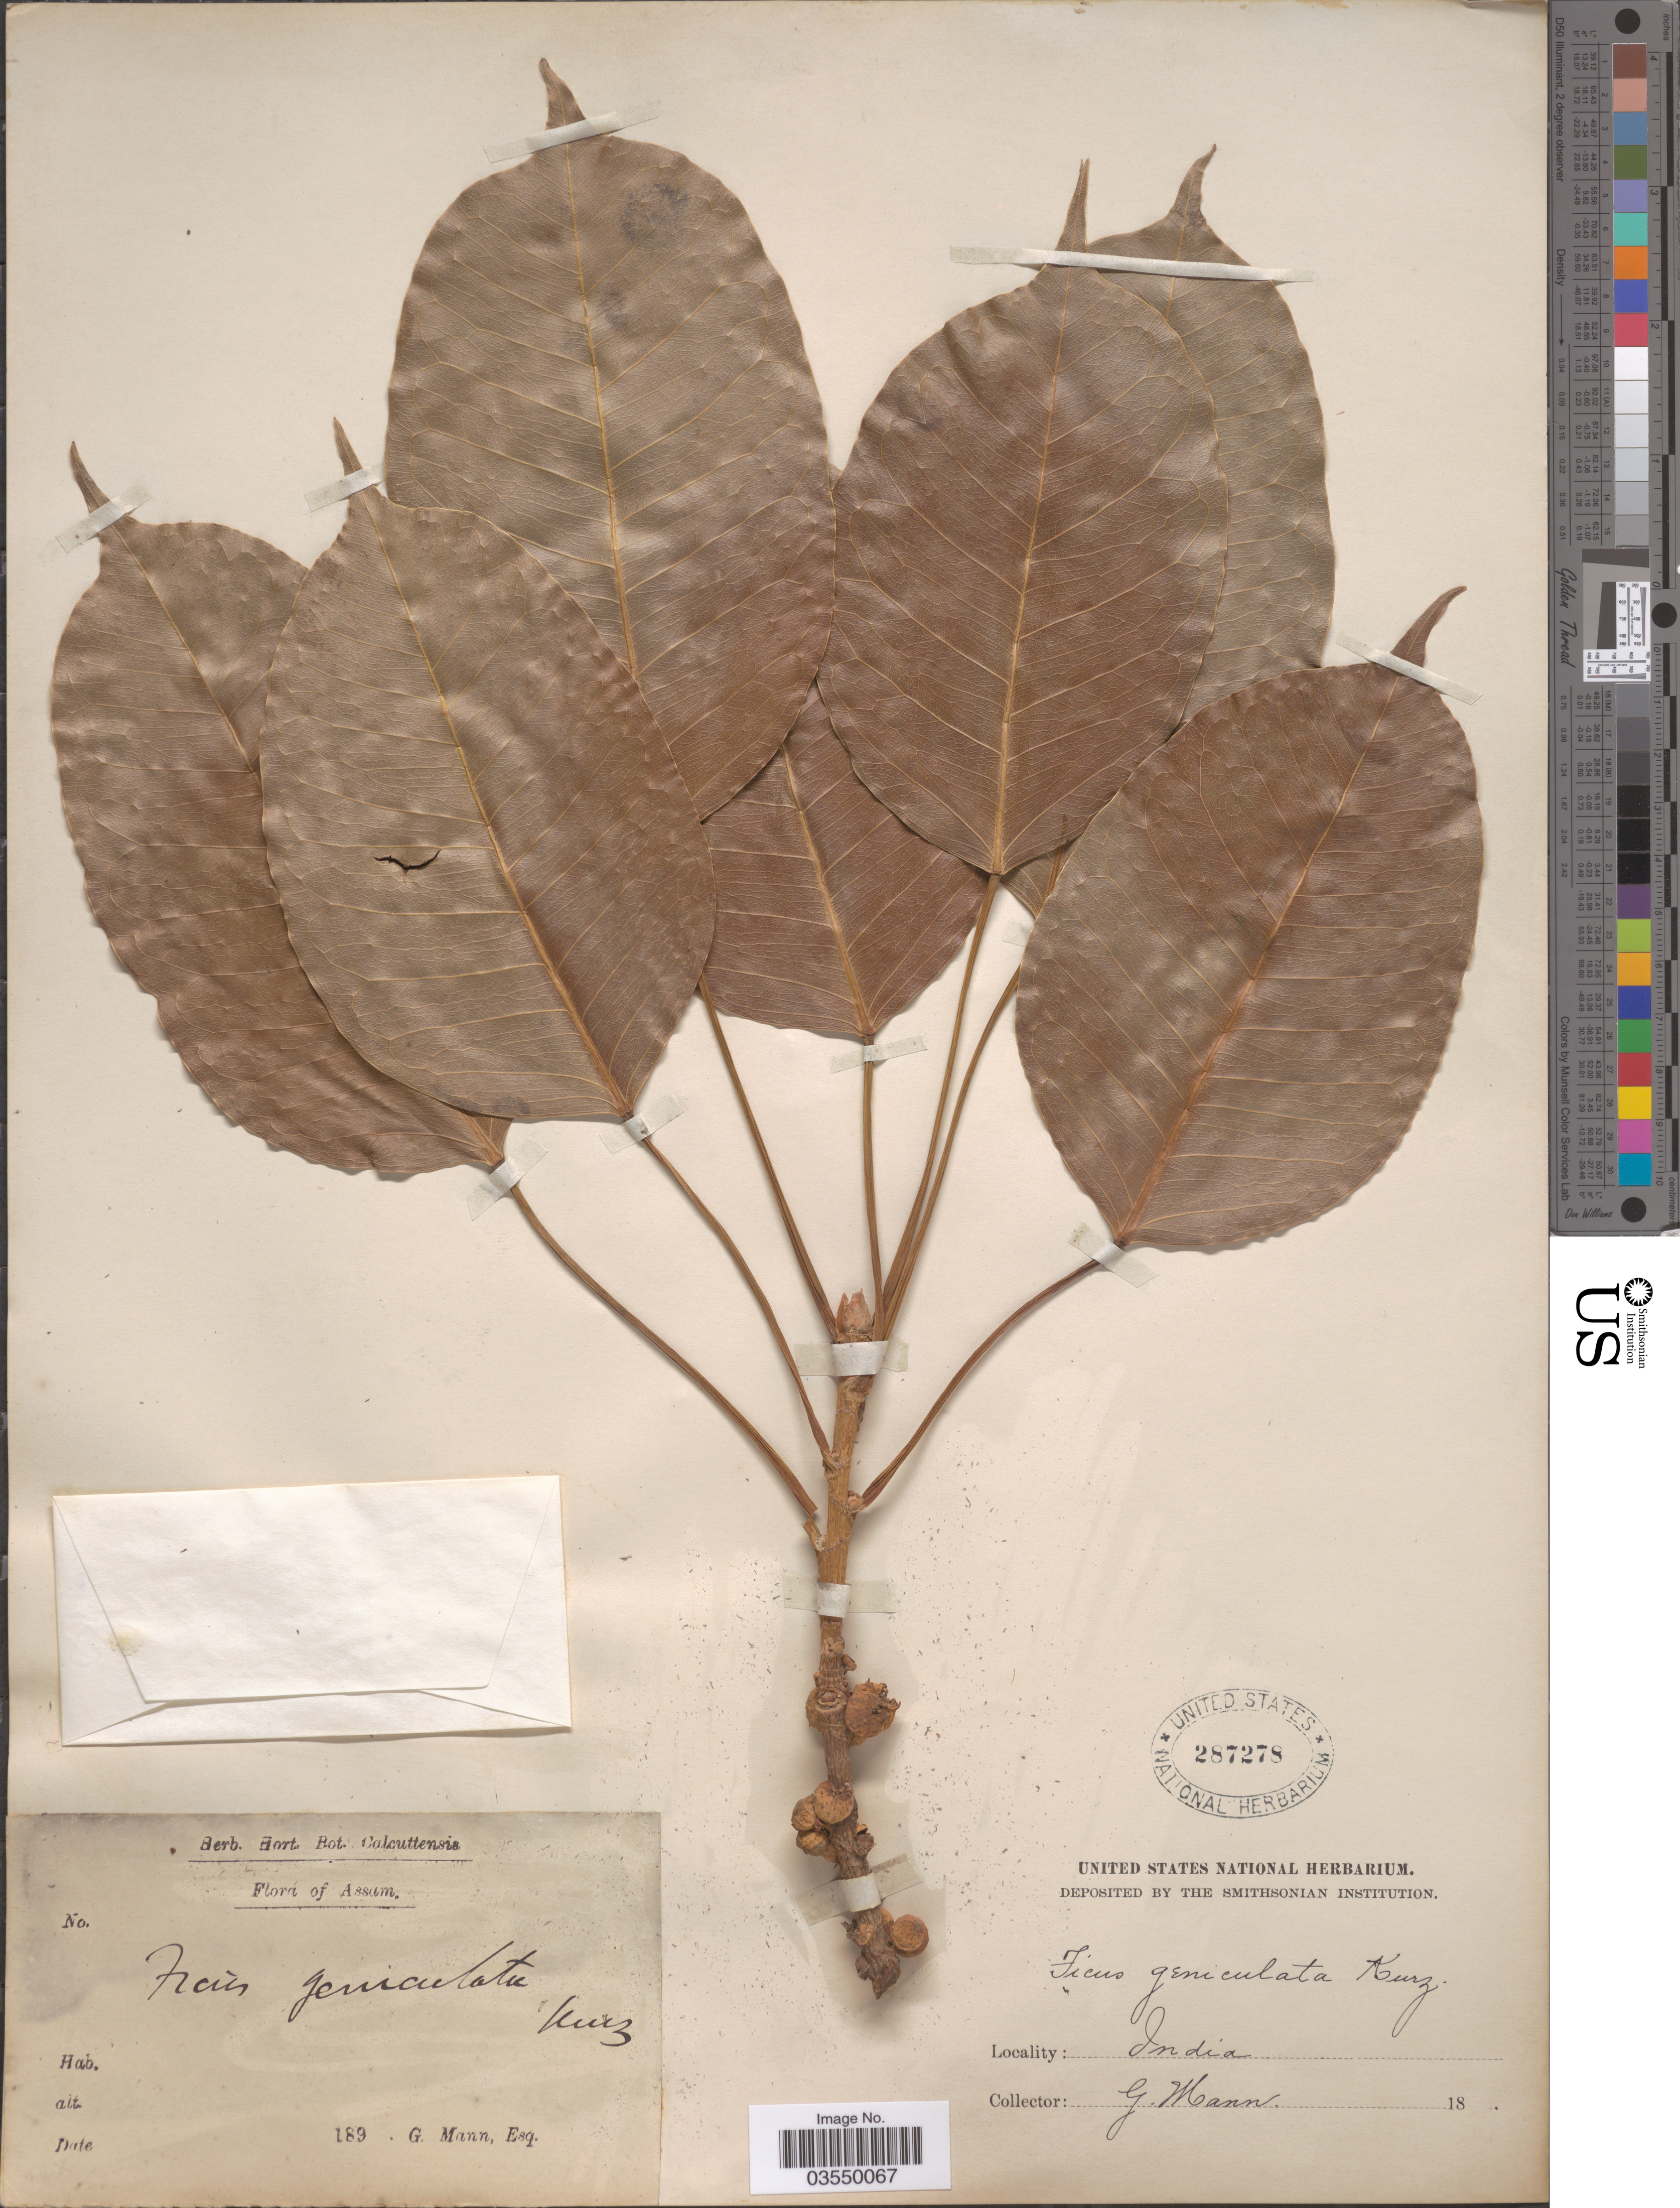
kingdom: Plantae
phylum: Tracheophyta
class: Magnoliopsida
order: Rosales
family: Moraceae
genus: Ficus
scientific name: Ficus geniculata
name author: Kurz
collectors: G. Mann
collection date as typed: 189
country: India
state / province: Assam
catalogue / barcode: US 287278